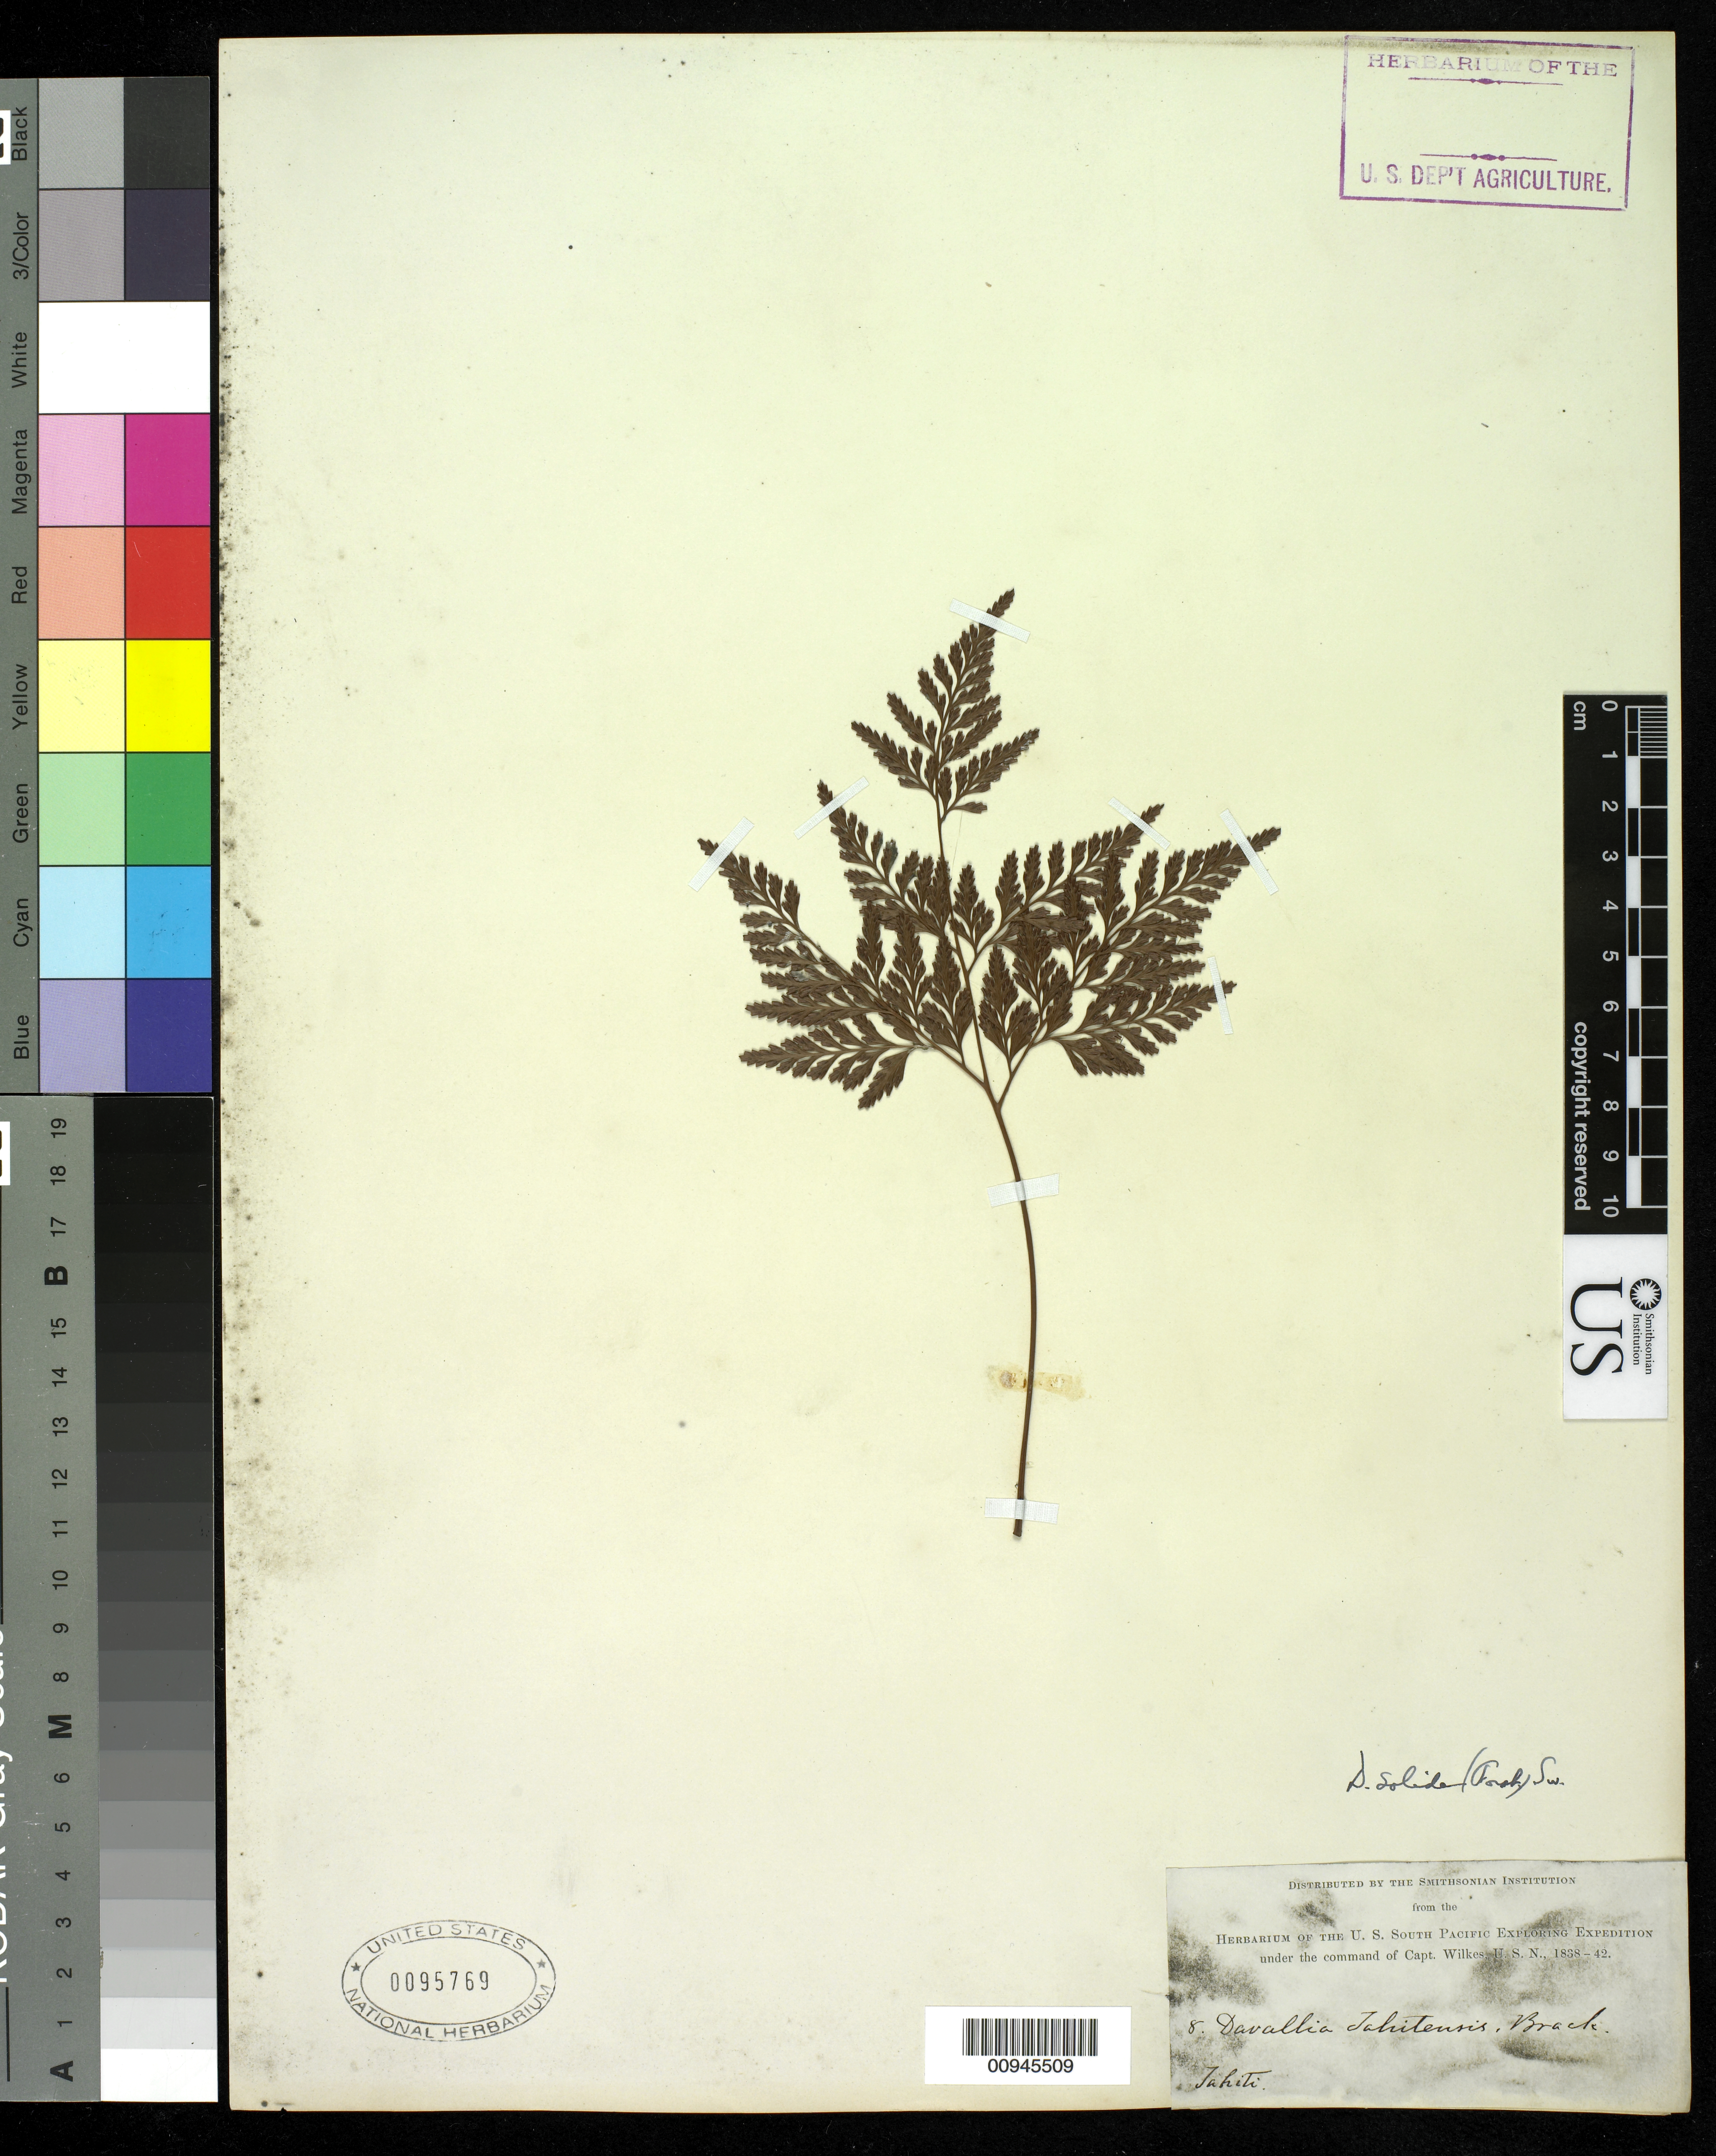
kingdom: Plantae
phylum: Tracheophyta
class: Polypodiopsida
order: Polypodiales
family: Davalliaceae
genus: Davallia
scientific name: Davallia solida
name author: (G. Forst.) Sw.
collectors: Wilkes Explor. Exped.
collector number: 8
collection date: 1838/1842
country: French Polynesia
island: Tahiti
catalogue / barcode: US 95769